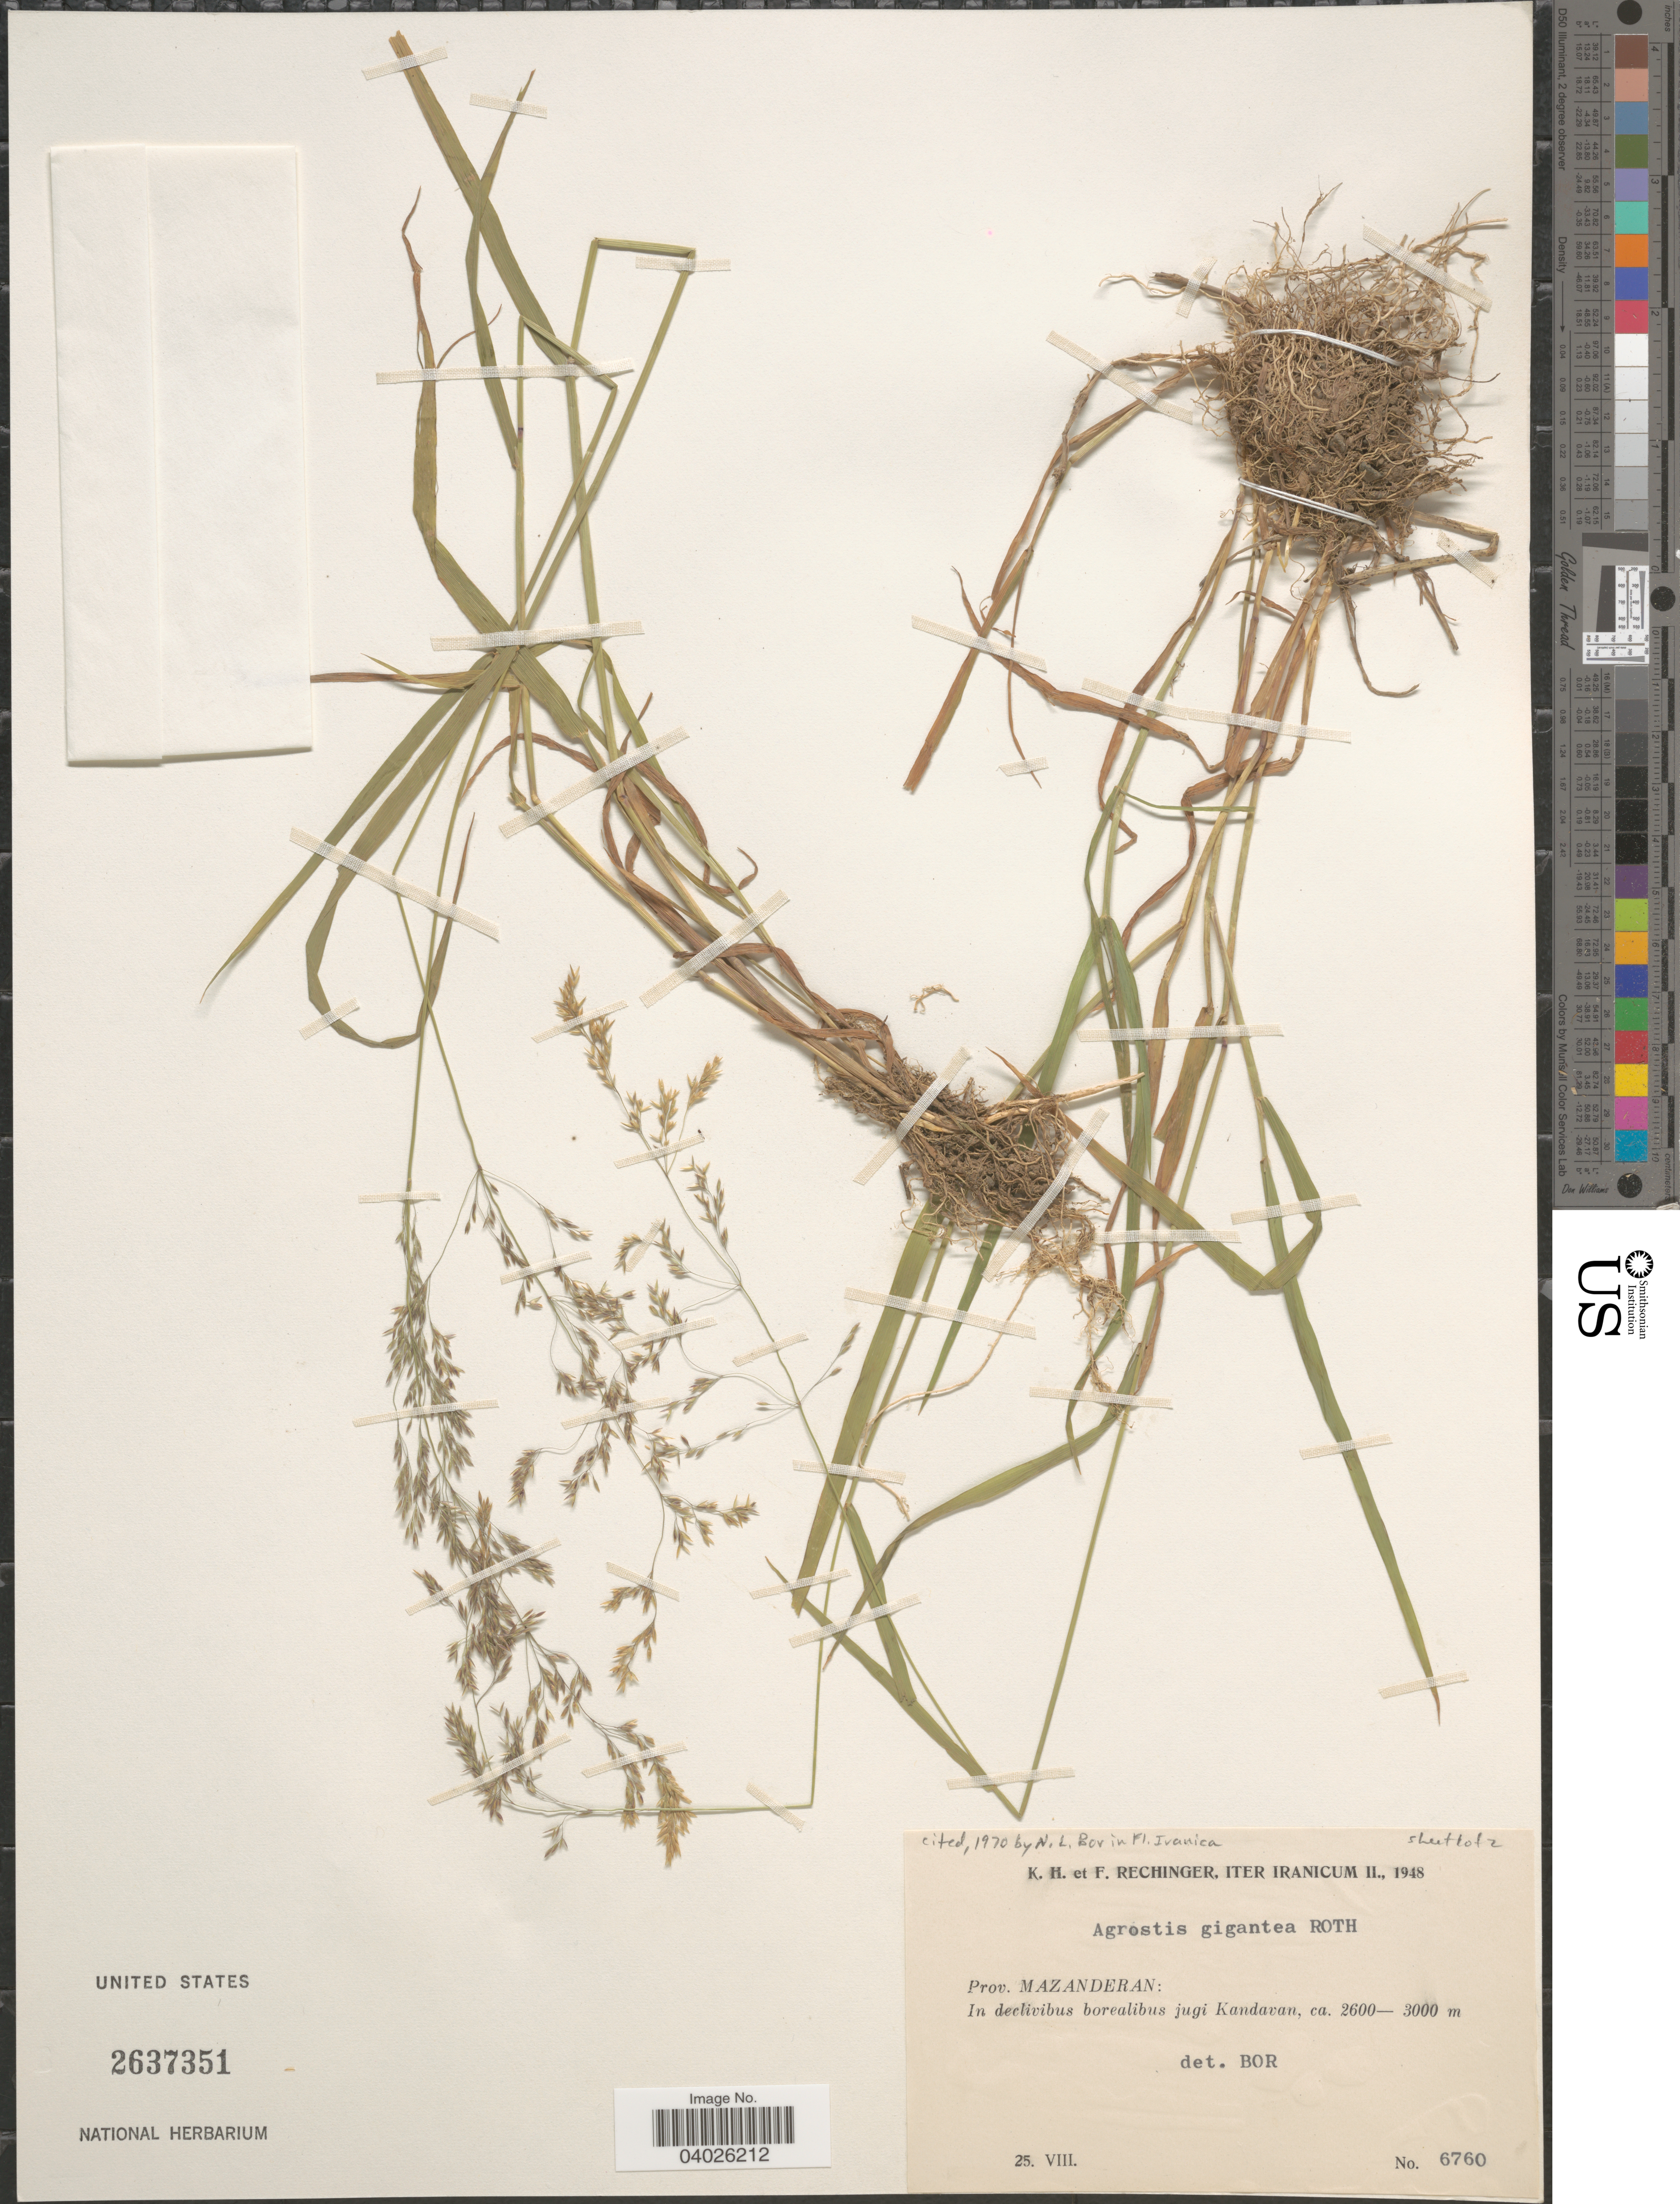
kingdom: Plantae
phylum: Tracheophyta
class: Liliopsida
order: Poales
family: Poaceae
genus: Agrostis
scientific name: Agrostis gigantea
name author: Roth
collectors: K. H. Rechinger & F. Rechinger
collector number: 6760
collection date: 1948-08-25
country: Iran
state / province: Mazandaran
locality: Iter Iranicum II. Prov. Mazanderan: In declivibus borealibus jugi Kandavan.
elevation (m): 2600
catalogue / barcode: US 2637351